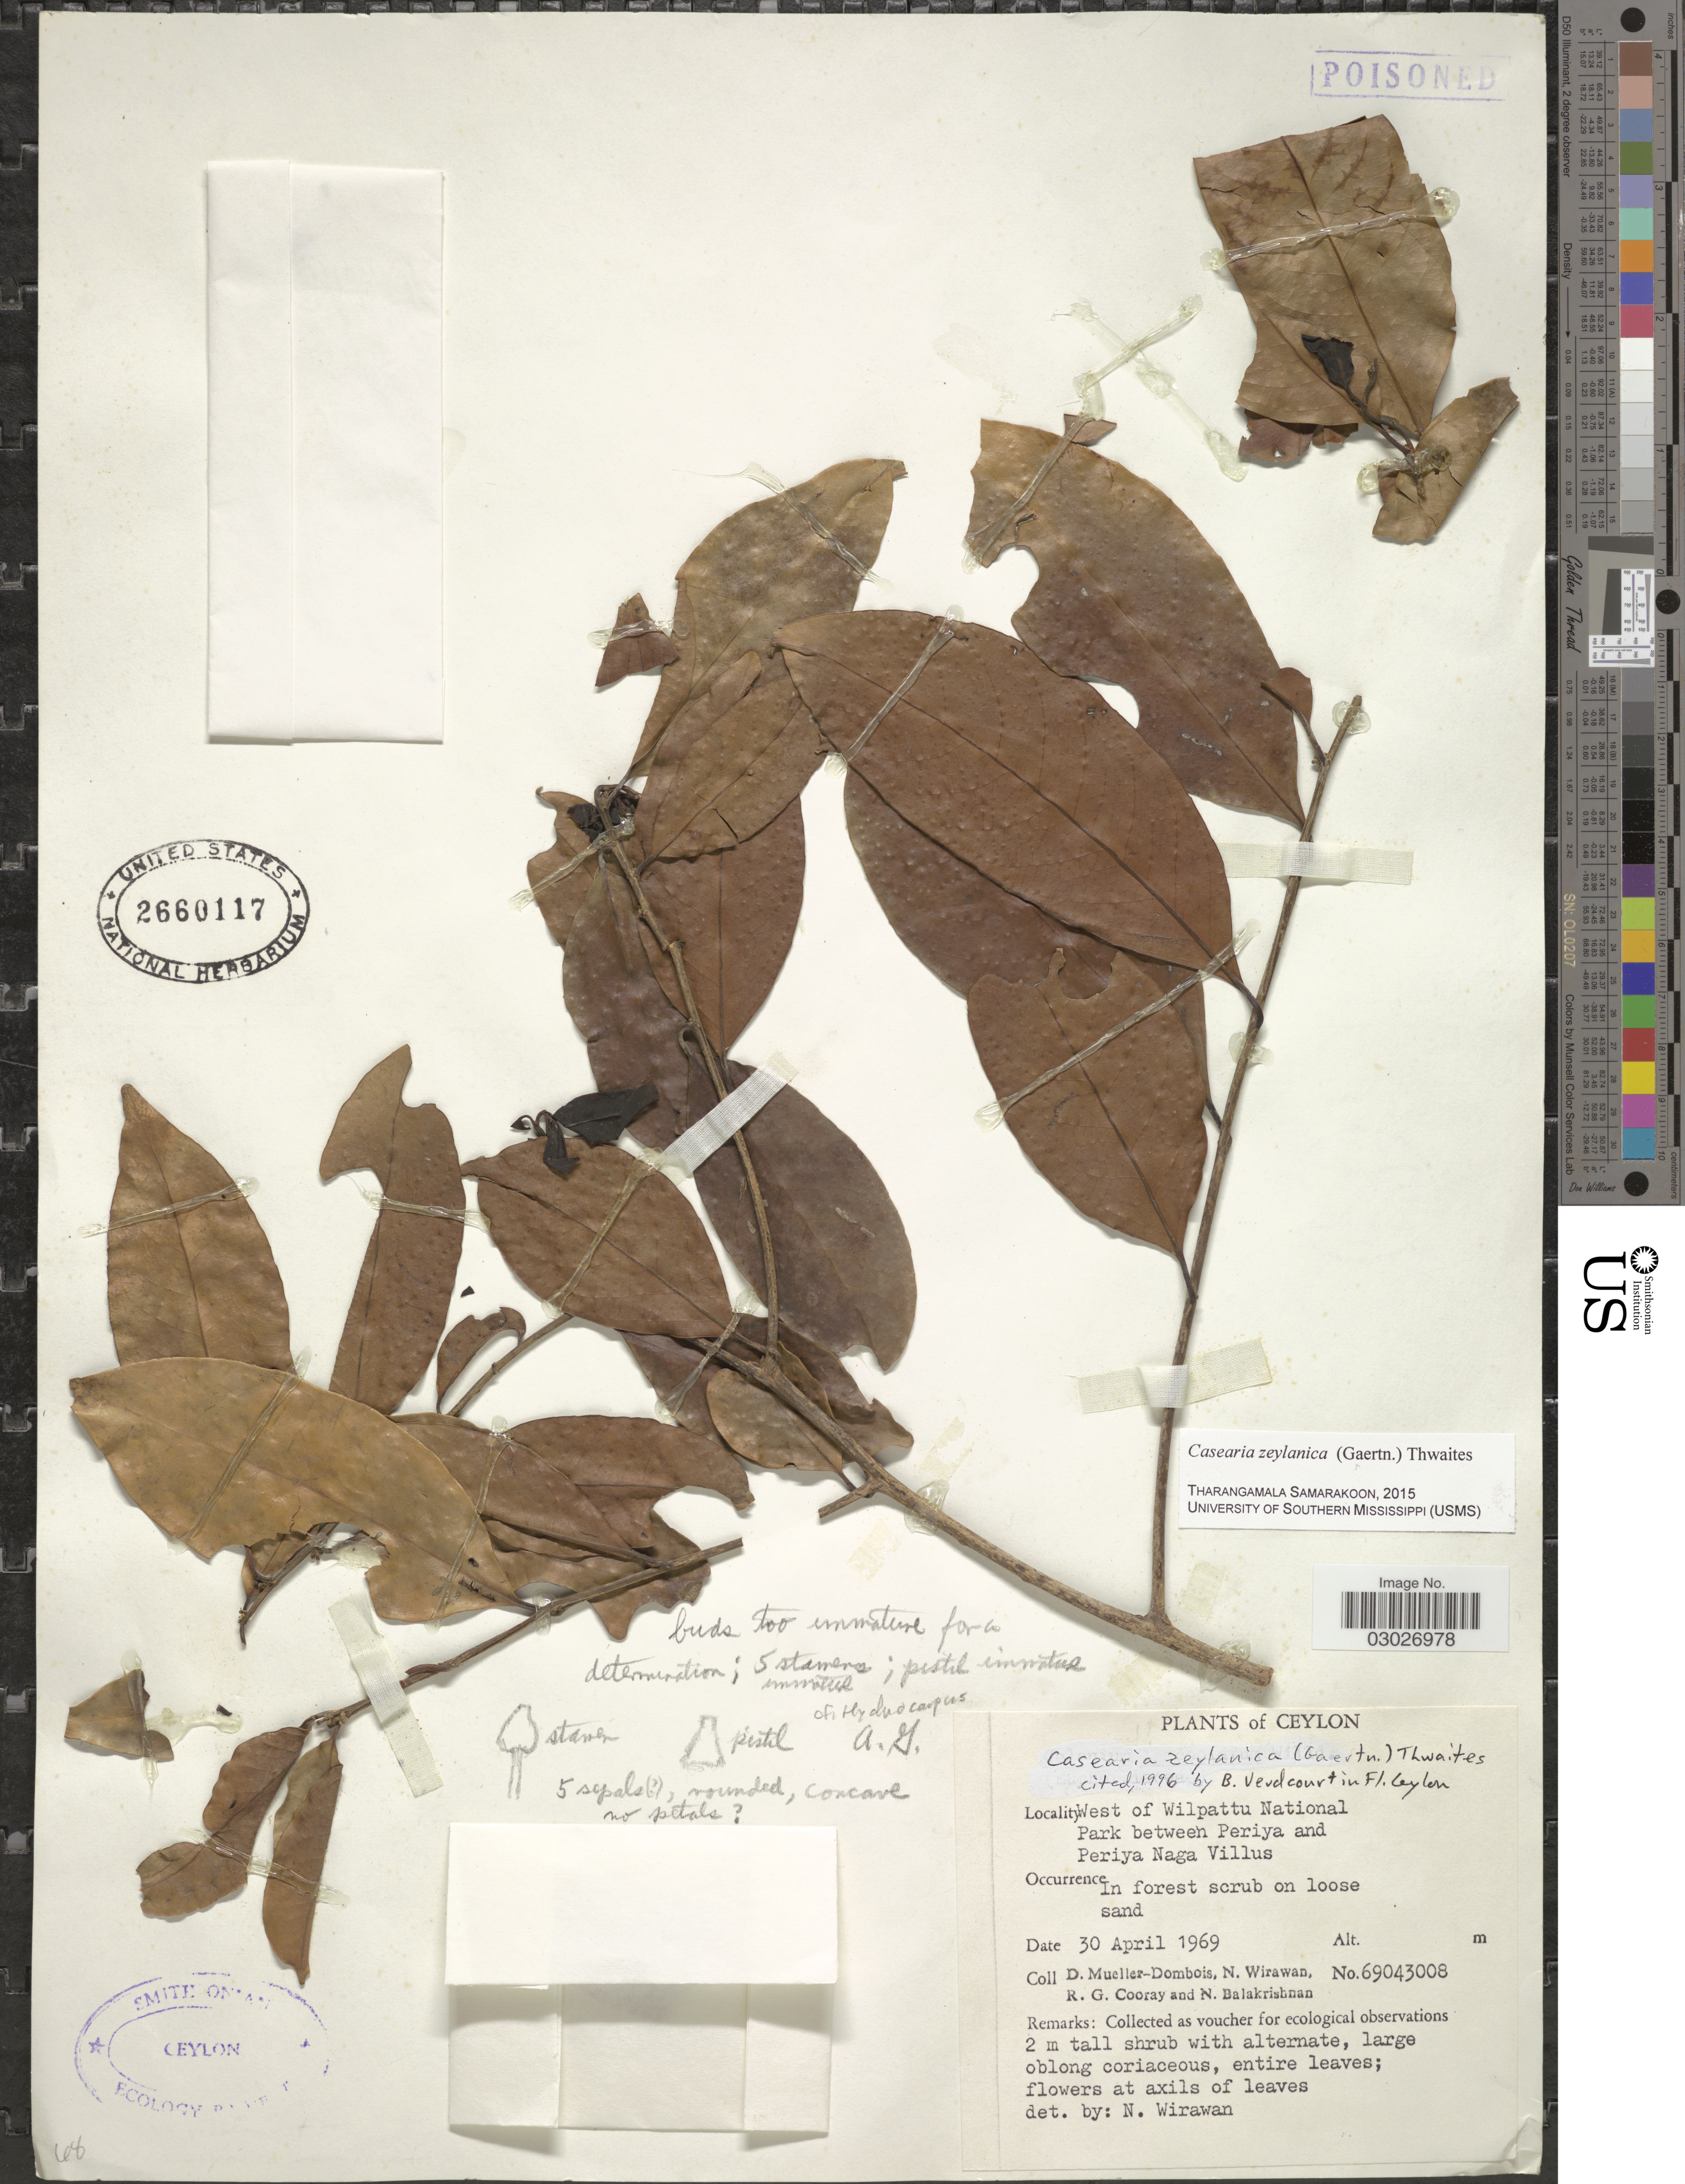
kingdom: Plantae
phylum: Tracheophyta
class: Magnoliopsida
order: Malpighiales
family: Salicaceae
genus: Casearia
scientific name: Casearia zeylanica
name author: Thwaites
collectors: D. Mueller-Dombois, N. Wirawan, R. Cooray & N. Balakrishnan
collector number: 69043008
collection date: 1969-04-30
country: Sri Lanka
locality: Ceylon. West of Wilpattu National Park between Periya and Periya Naga Villus.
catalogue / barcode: US 2660117